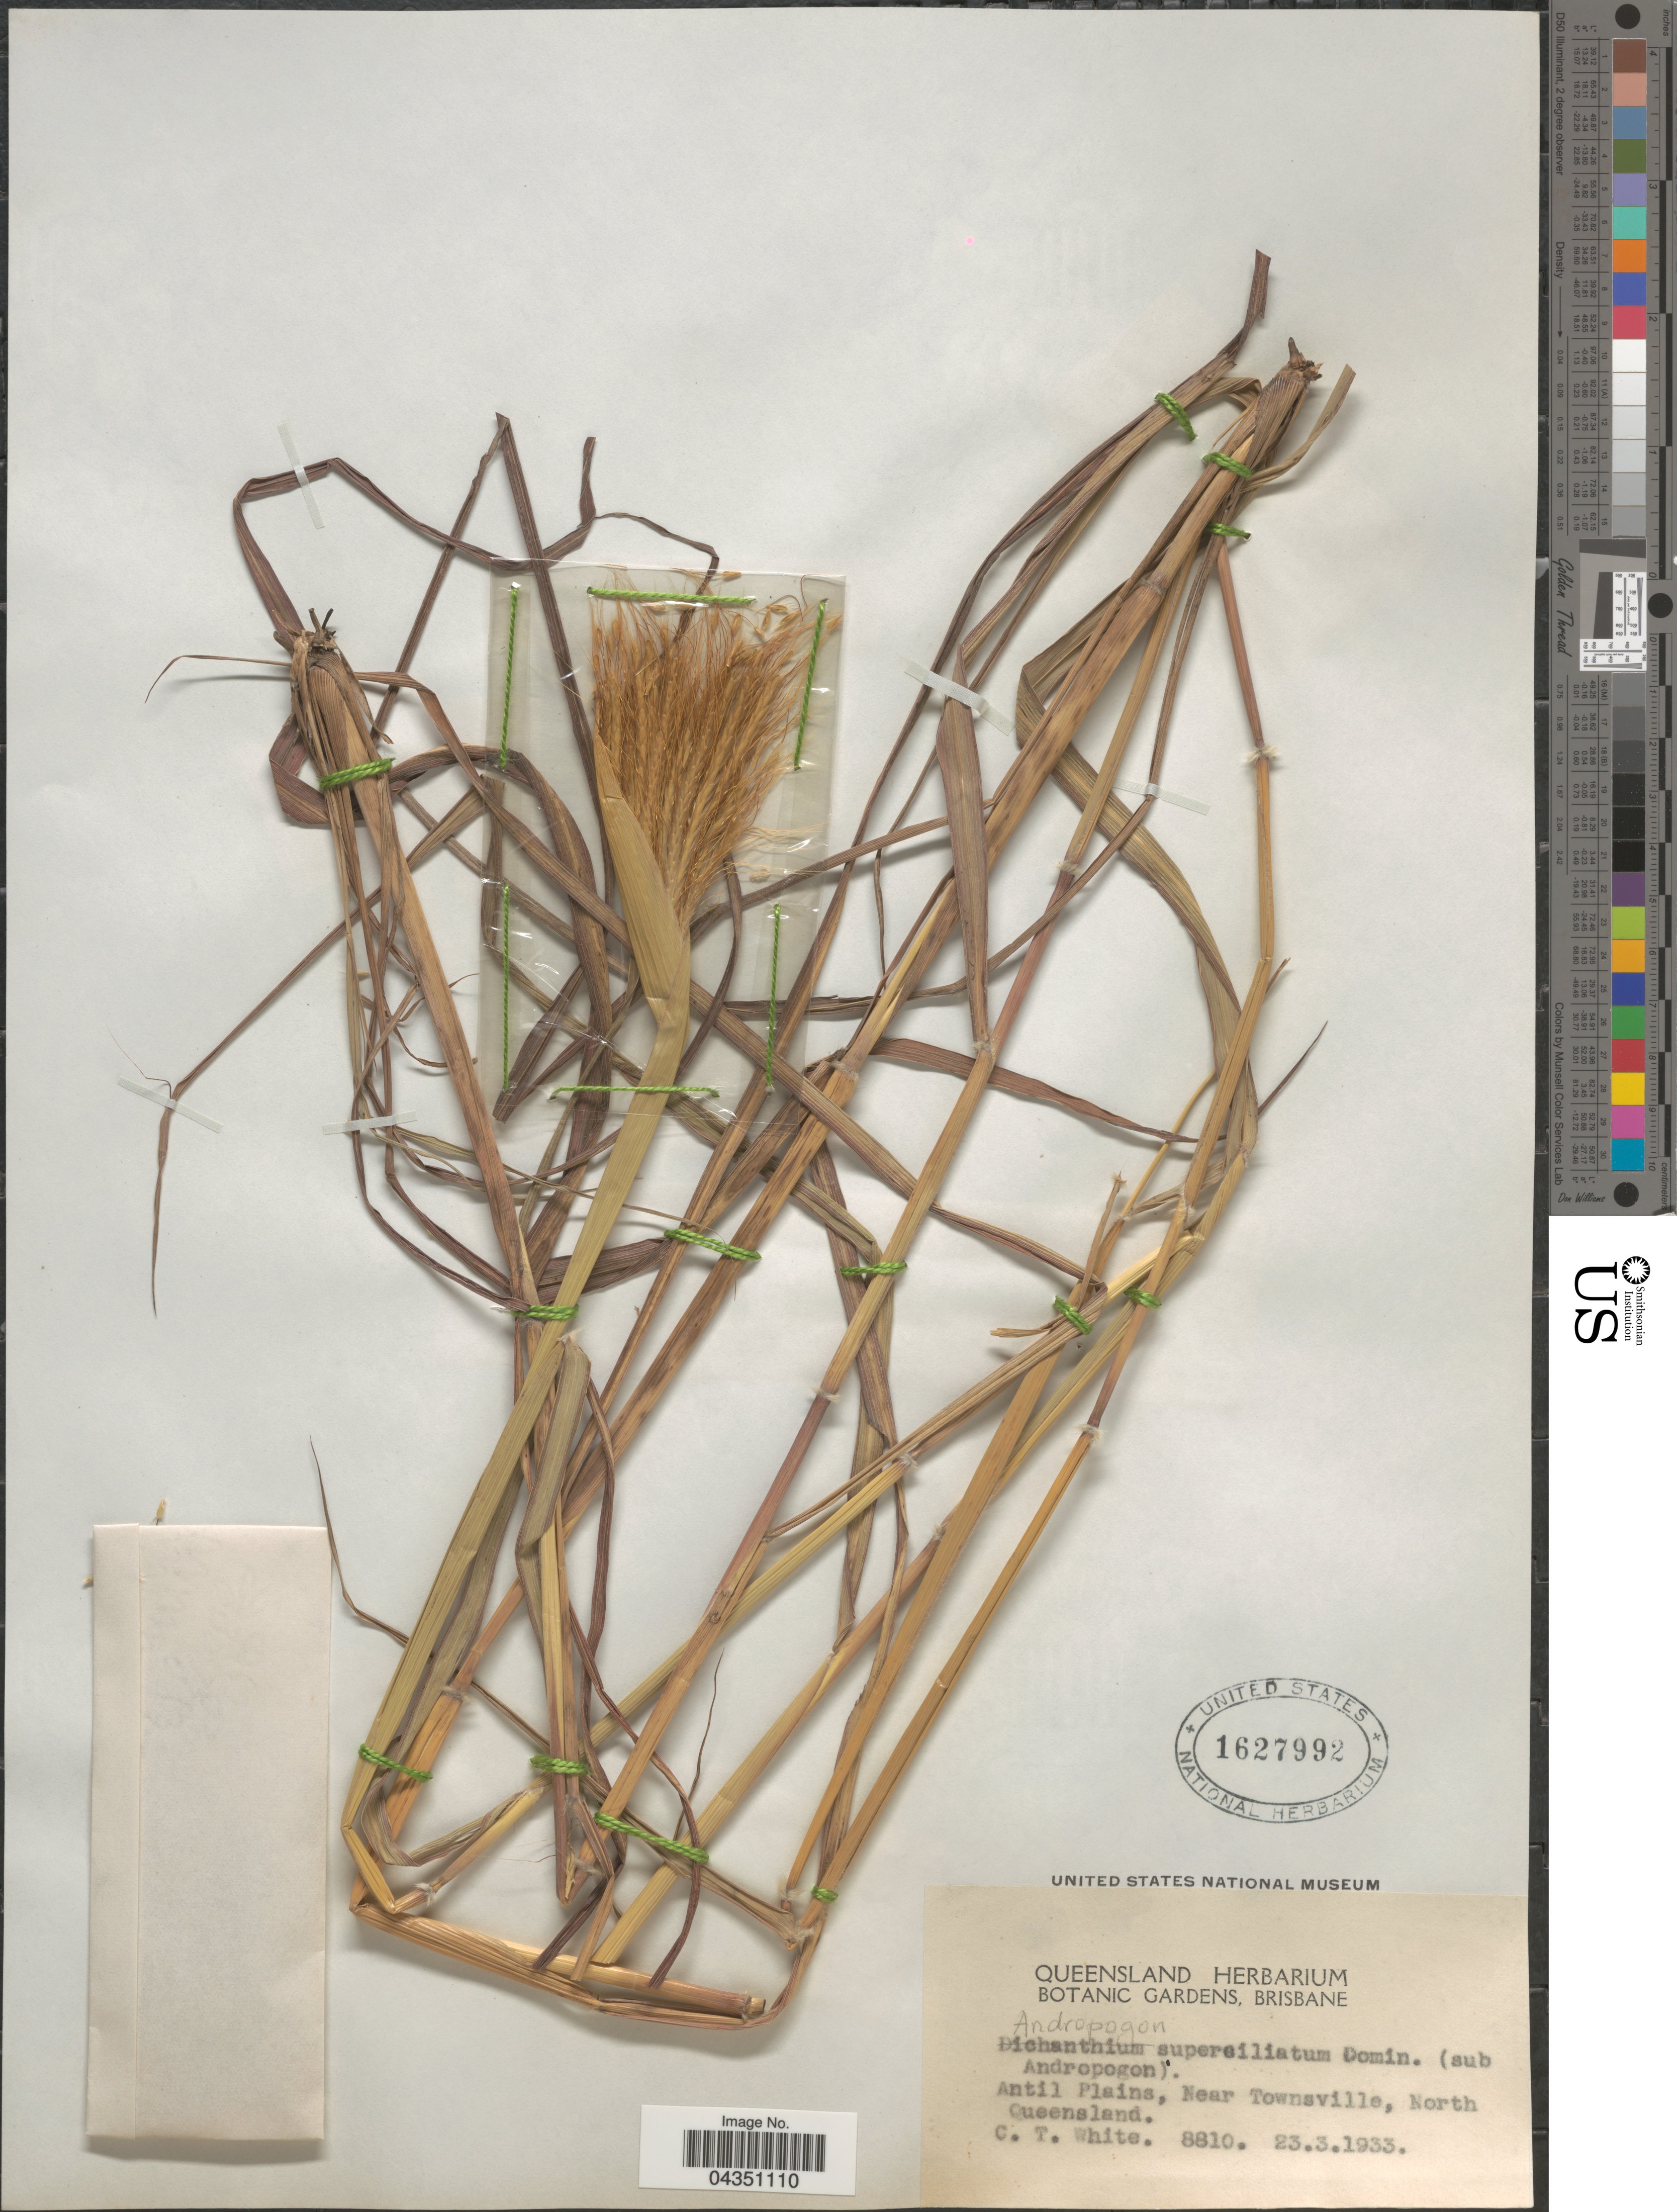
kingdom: Plantae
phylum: Tracheophyta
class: Liliopsida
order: Poales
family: Poaceae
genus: Dichanthium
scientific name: Dichanthium sericeum subsp. polystachyum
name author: (Benth.) B.K. Simon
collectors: C. T. White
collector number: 8810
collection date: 1933-03-23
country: Australia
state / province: Queensland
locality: Antil Plains, Near Townsville, North Queensland.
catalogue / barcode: US 1627992